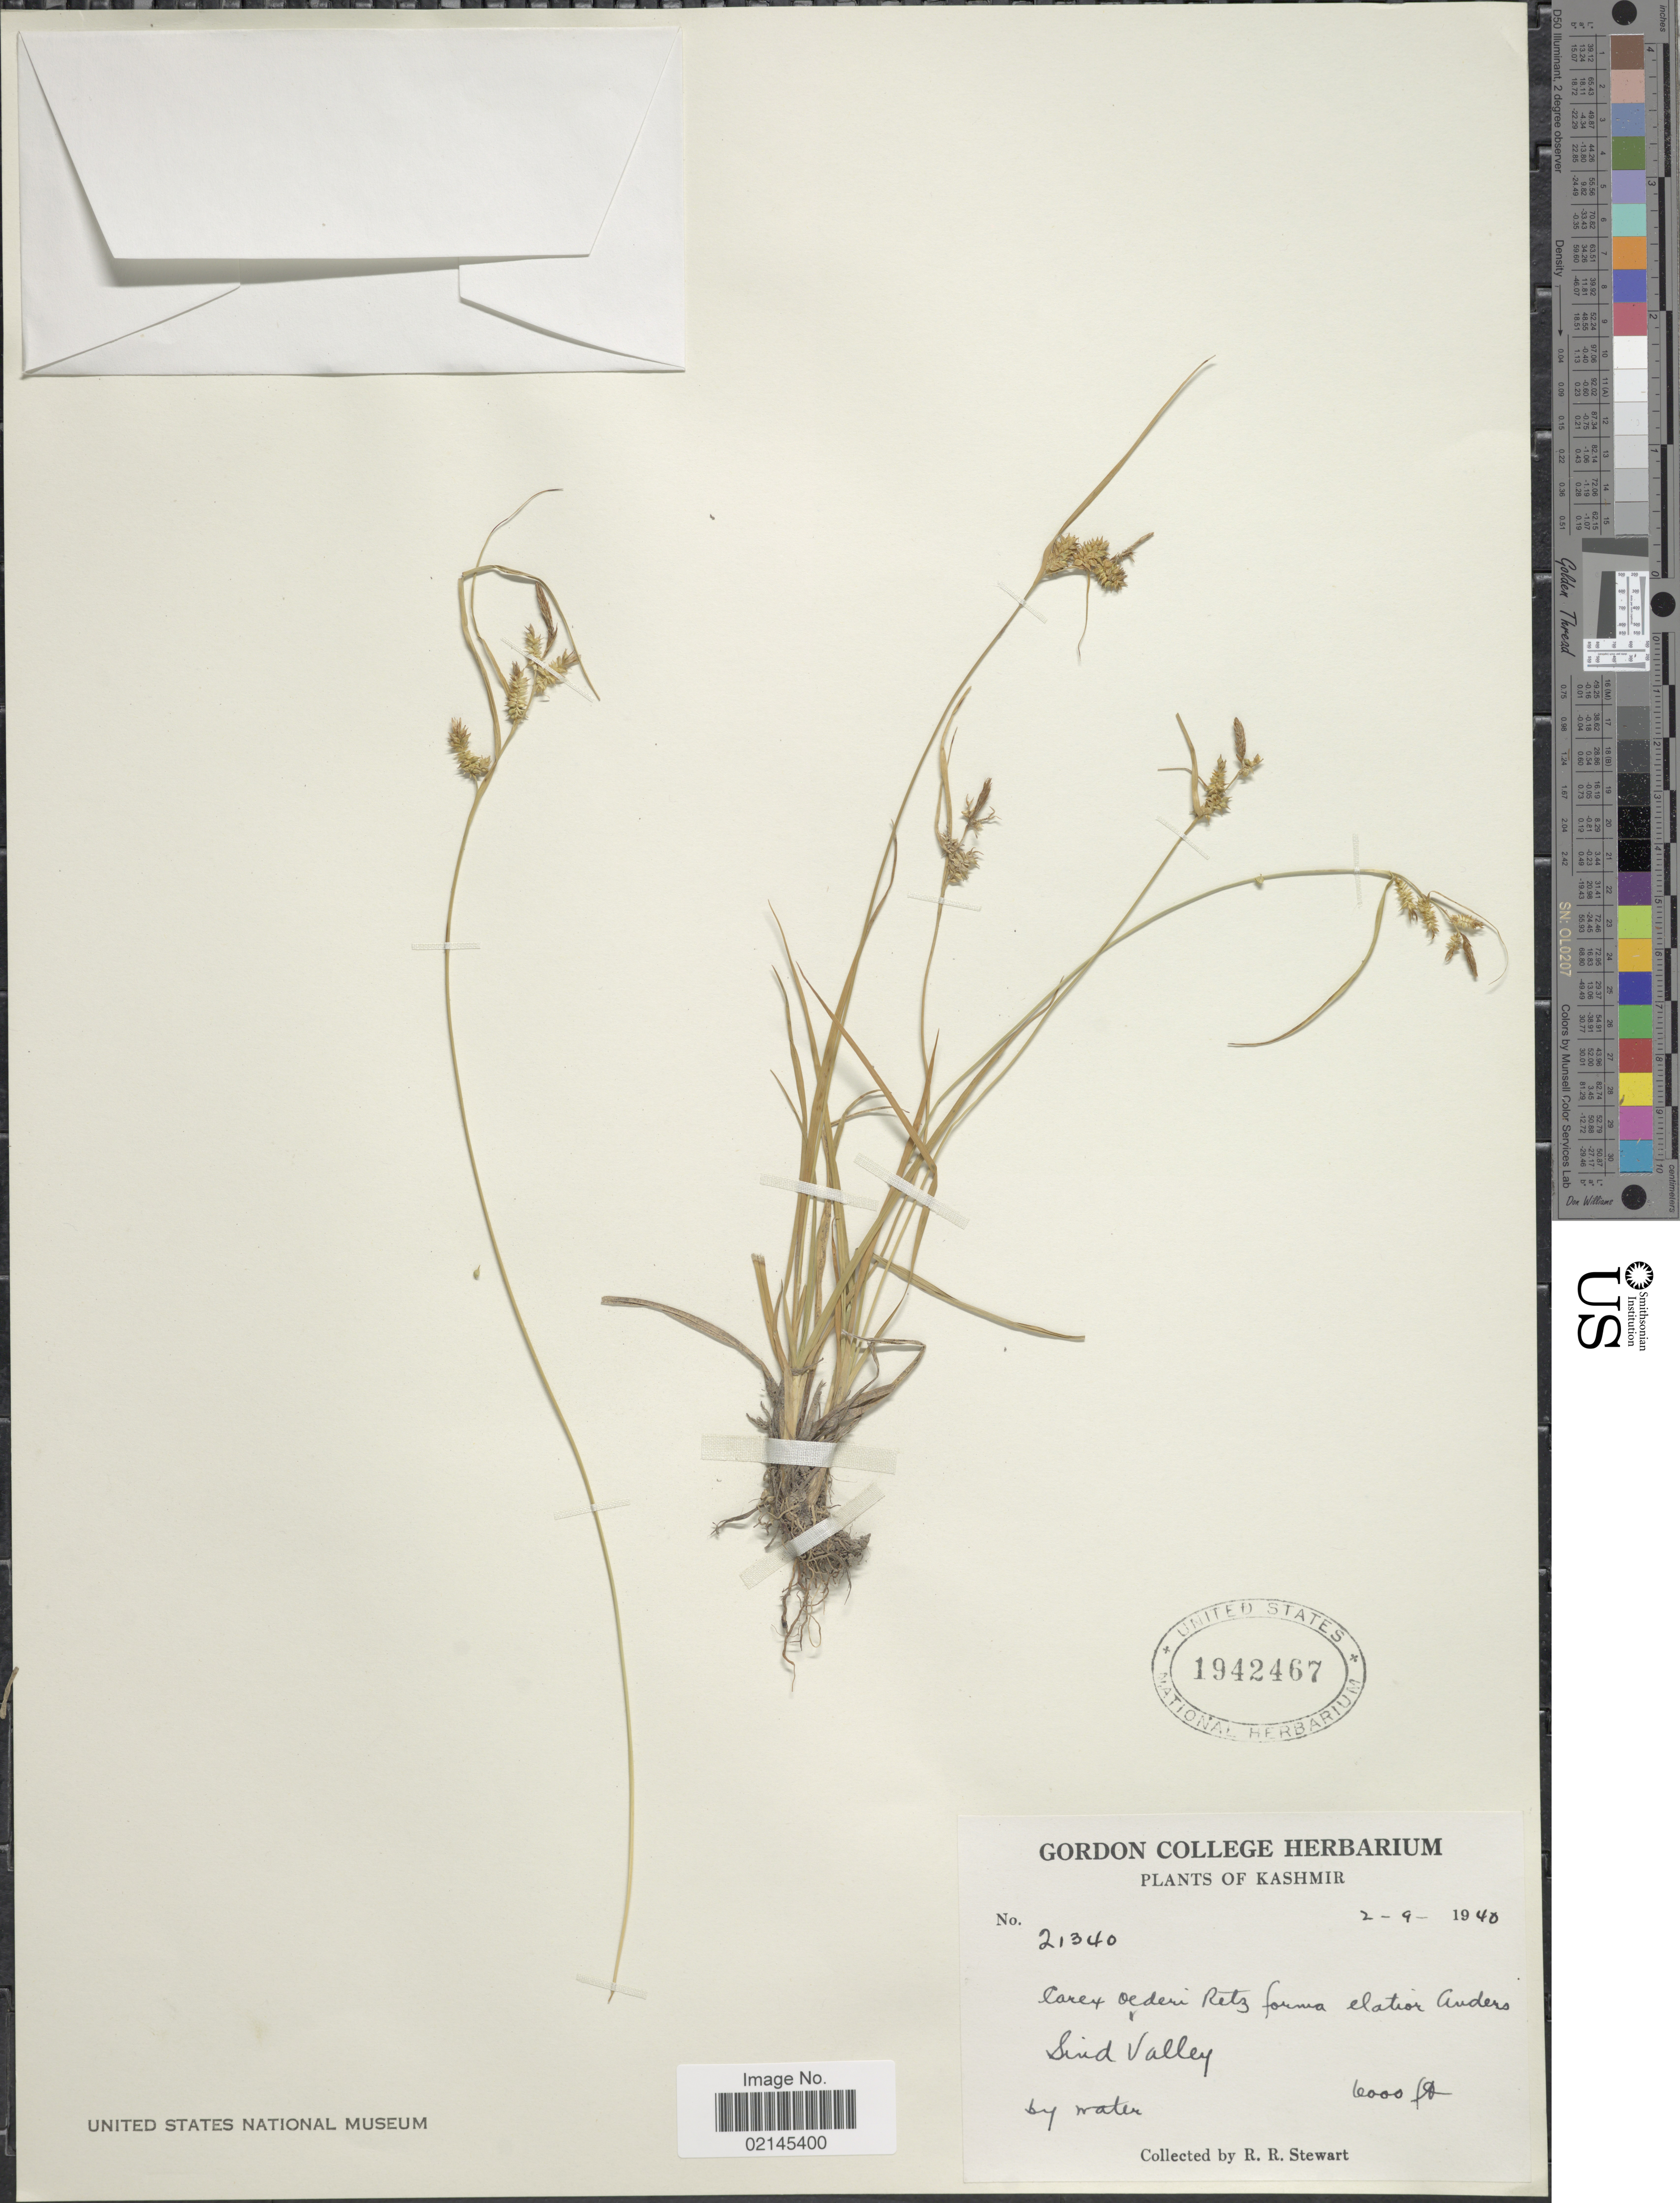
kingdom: Plantae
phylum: Tracheophyta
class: Liliopsida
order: Poales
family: Cyperaceae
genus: Carex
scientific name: Carex oederi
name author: Retz.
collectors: R. R. Stewart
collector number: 21340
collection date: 1940-09-02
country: India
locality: Kashmir, Sind Valley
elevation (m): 1829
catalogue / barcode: US 1942467